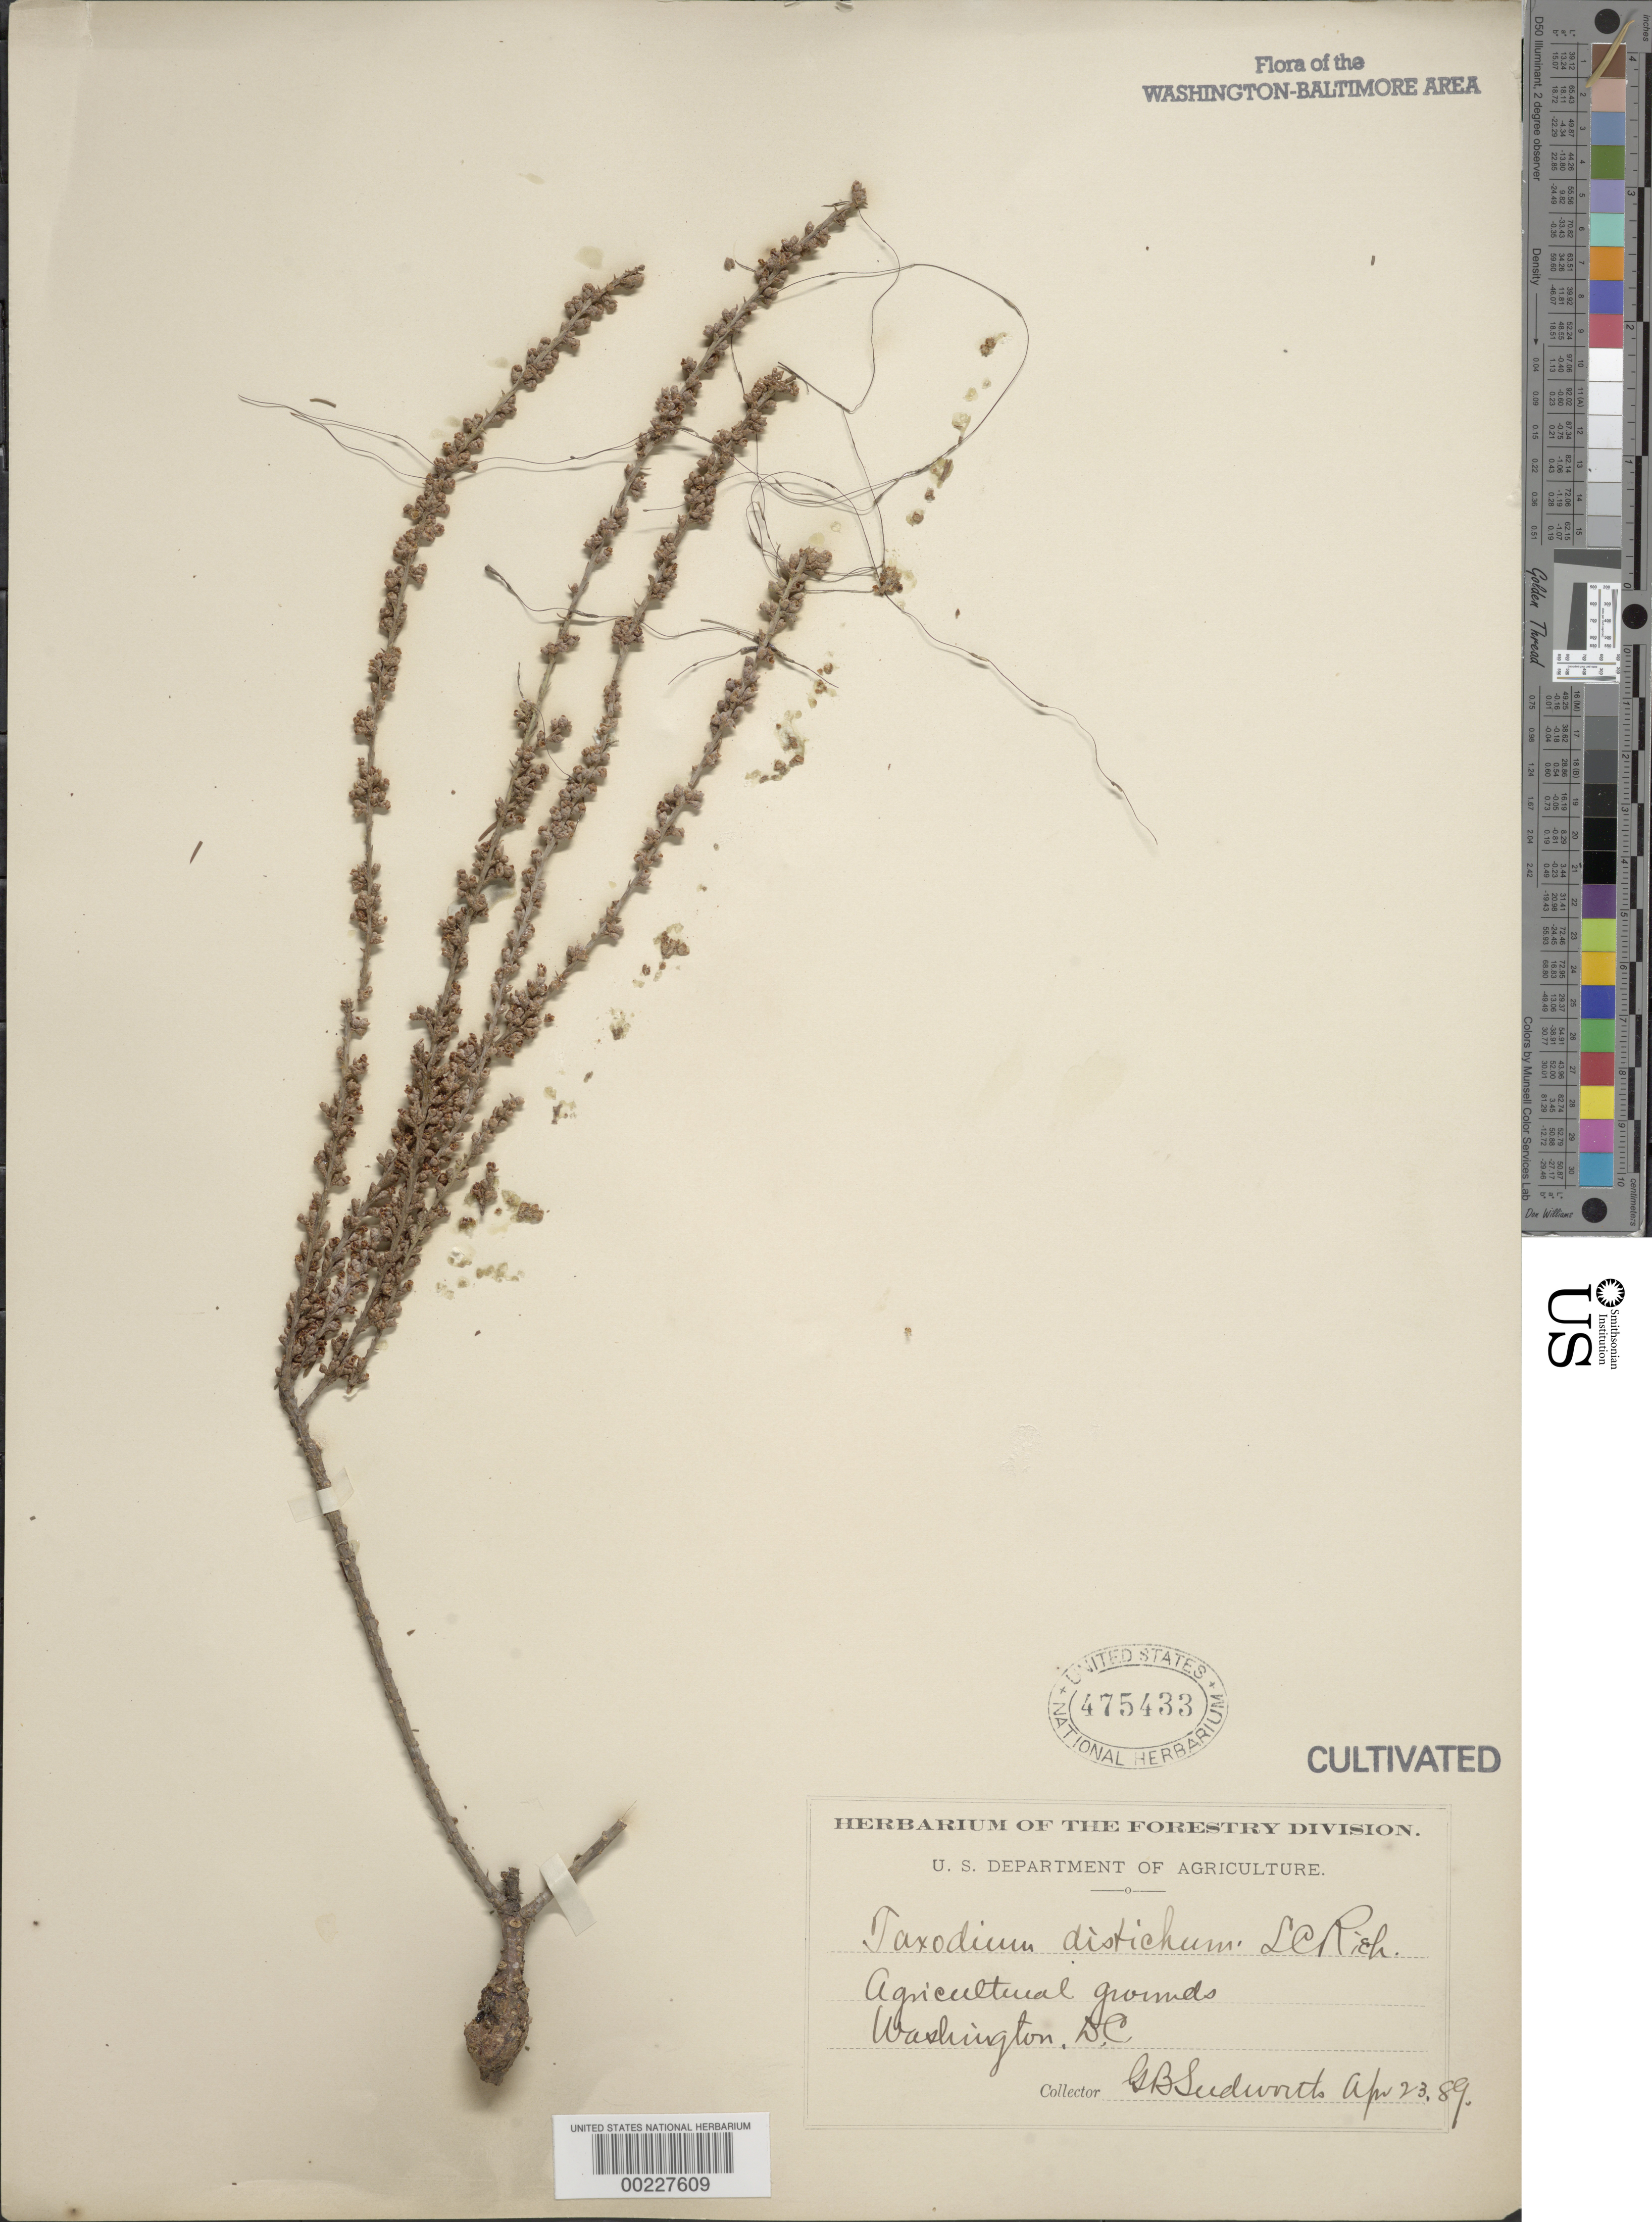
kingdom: Plantae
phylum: Tracheophyta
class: Pinopsida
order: Pinales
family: Cupressaceae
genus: Taxodium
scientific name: Taxodium distichum var. imbricarium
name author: (L.) Rich.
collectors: G. B. Sudworth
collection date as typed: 23 Apr 1889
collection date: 1889-04-23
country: United States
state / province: District of Columbia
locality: Agricultural grounds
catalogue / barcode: US 475433